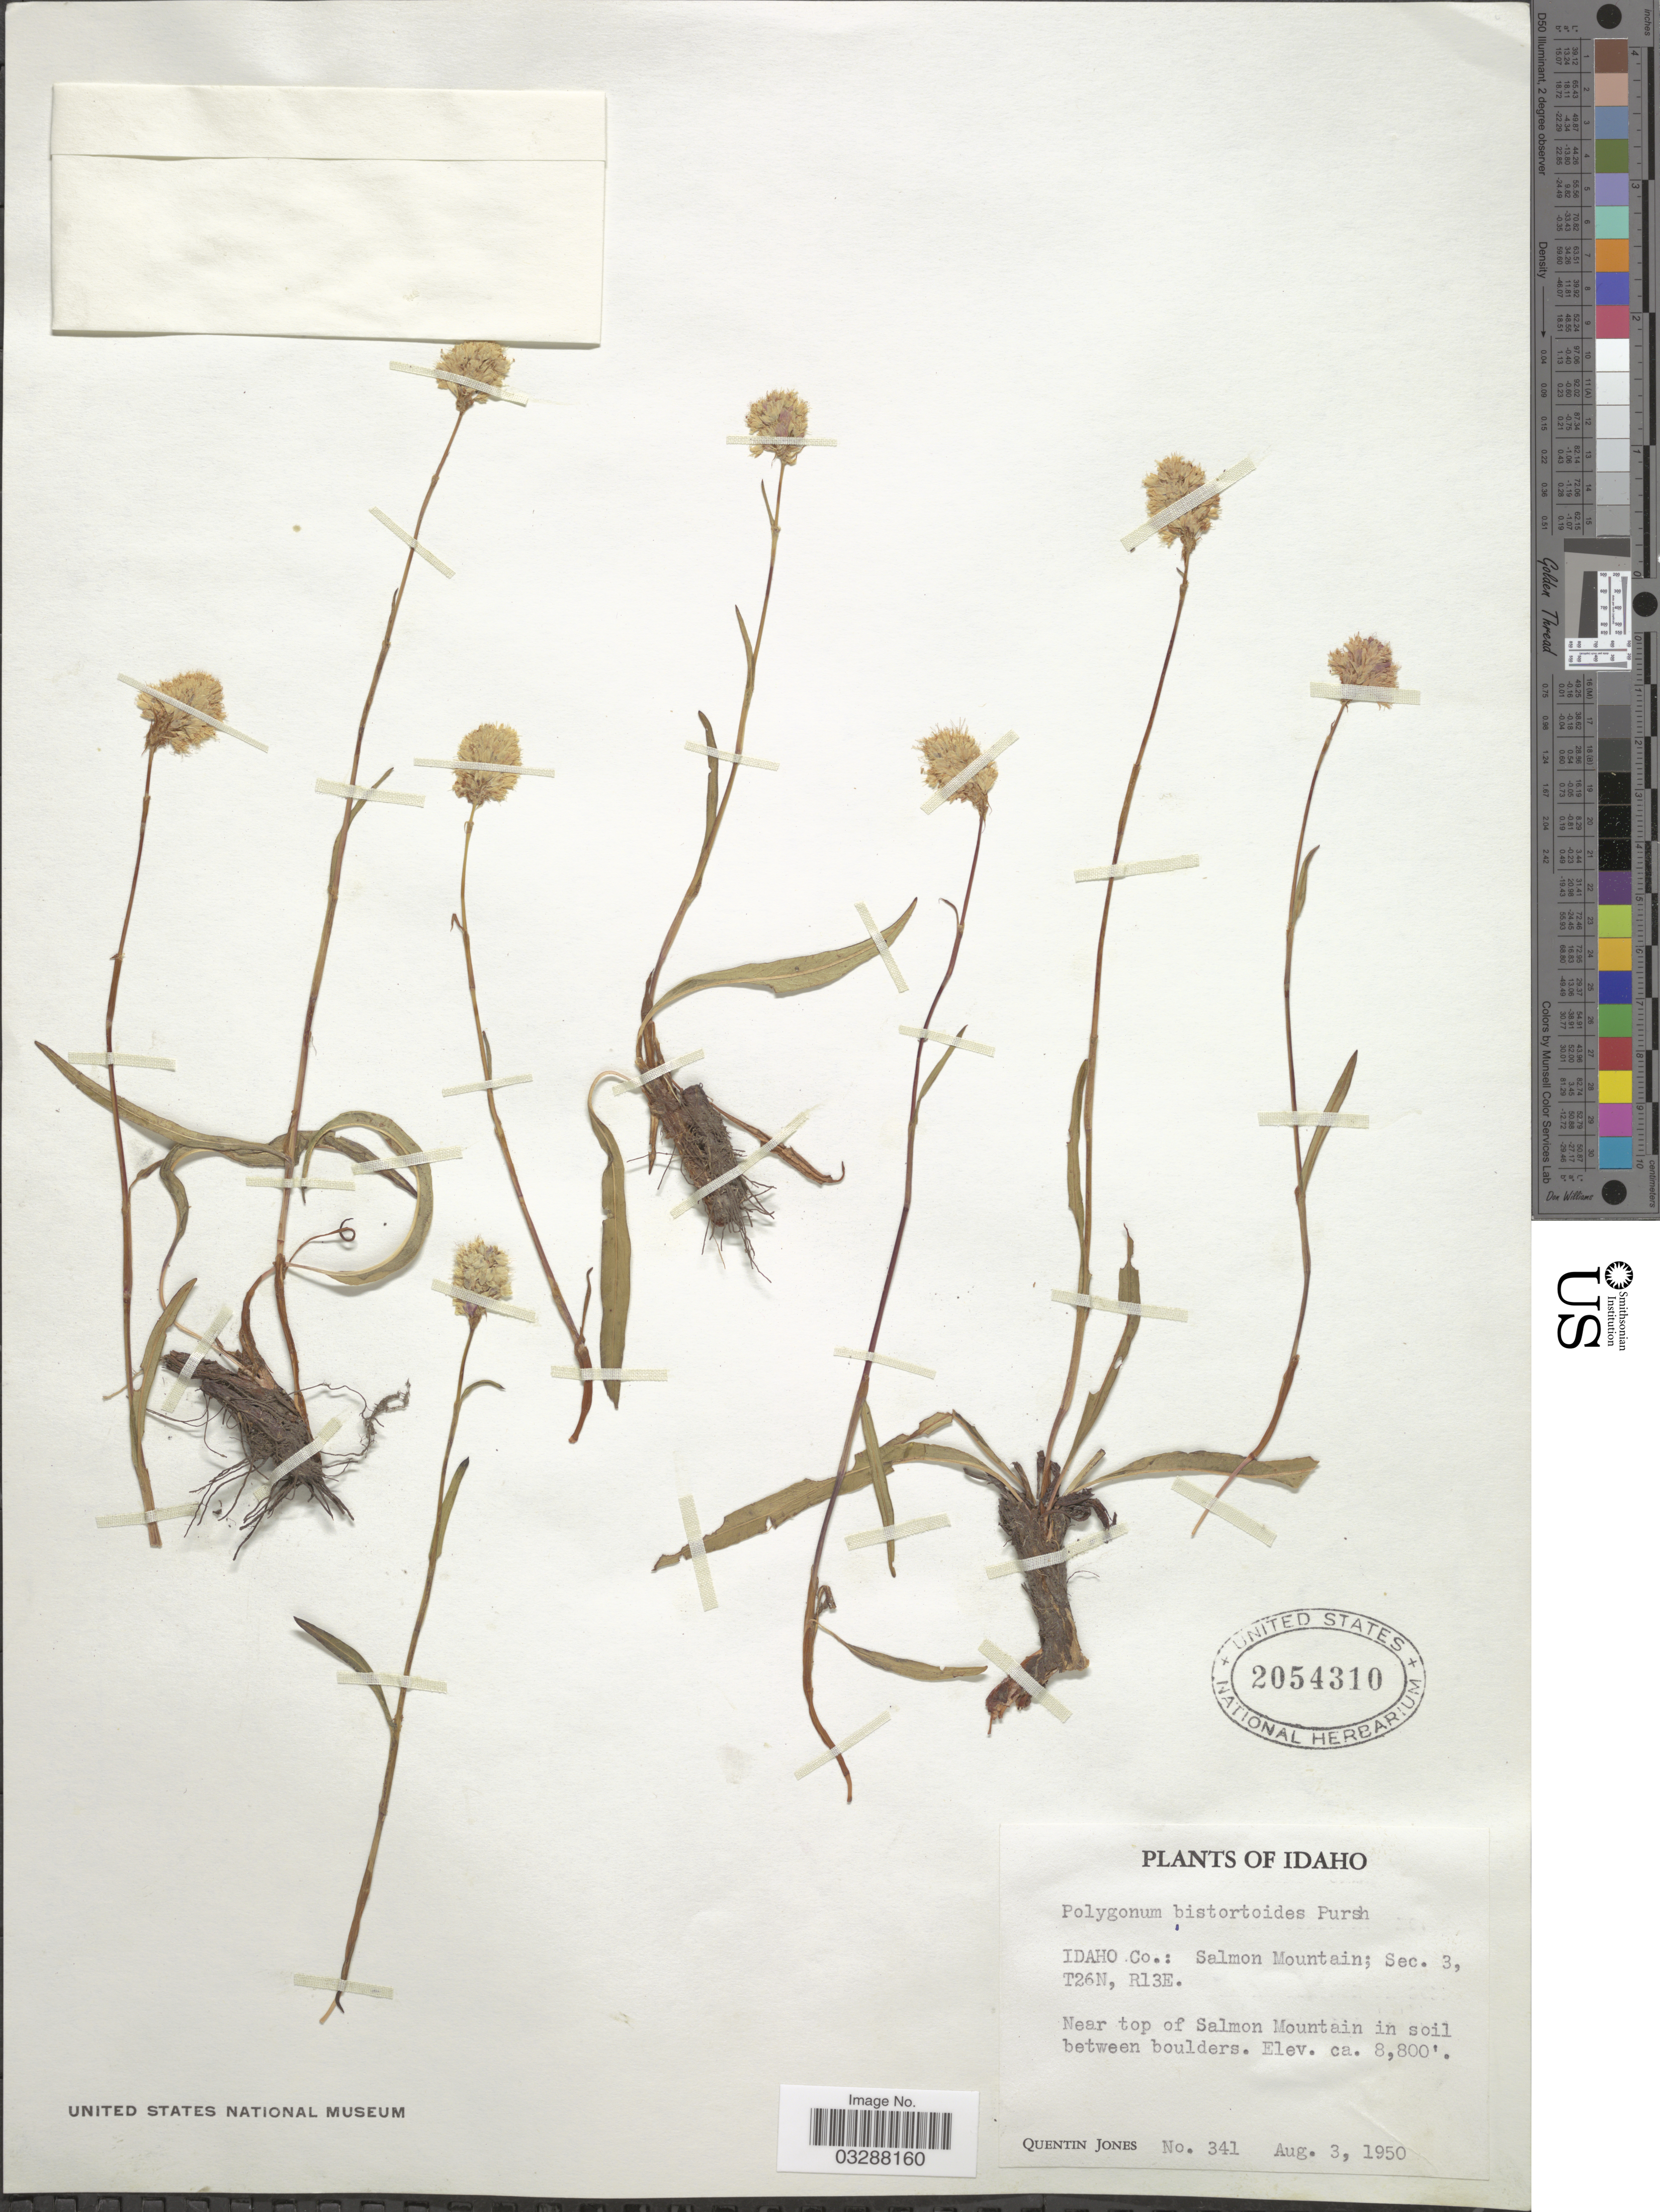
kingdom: Plantae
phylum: Tracheophyta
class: Magnoliopsida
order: Caryophyllales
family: Polygonaceae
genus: Bistorta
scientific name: Bistorta bistortoides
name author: (Pursh) Small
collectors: Q. Jones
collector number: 341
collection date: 1950-08-03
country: United States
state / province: Idaho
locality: Idaho Co.: Salmon Mountain; Sec. 3, T26N, R13E. Near top of Salmon Mountain in soil between boulders.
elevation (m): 2682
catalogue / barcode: US 2054310